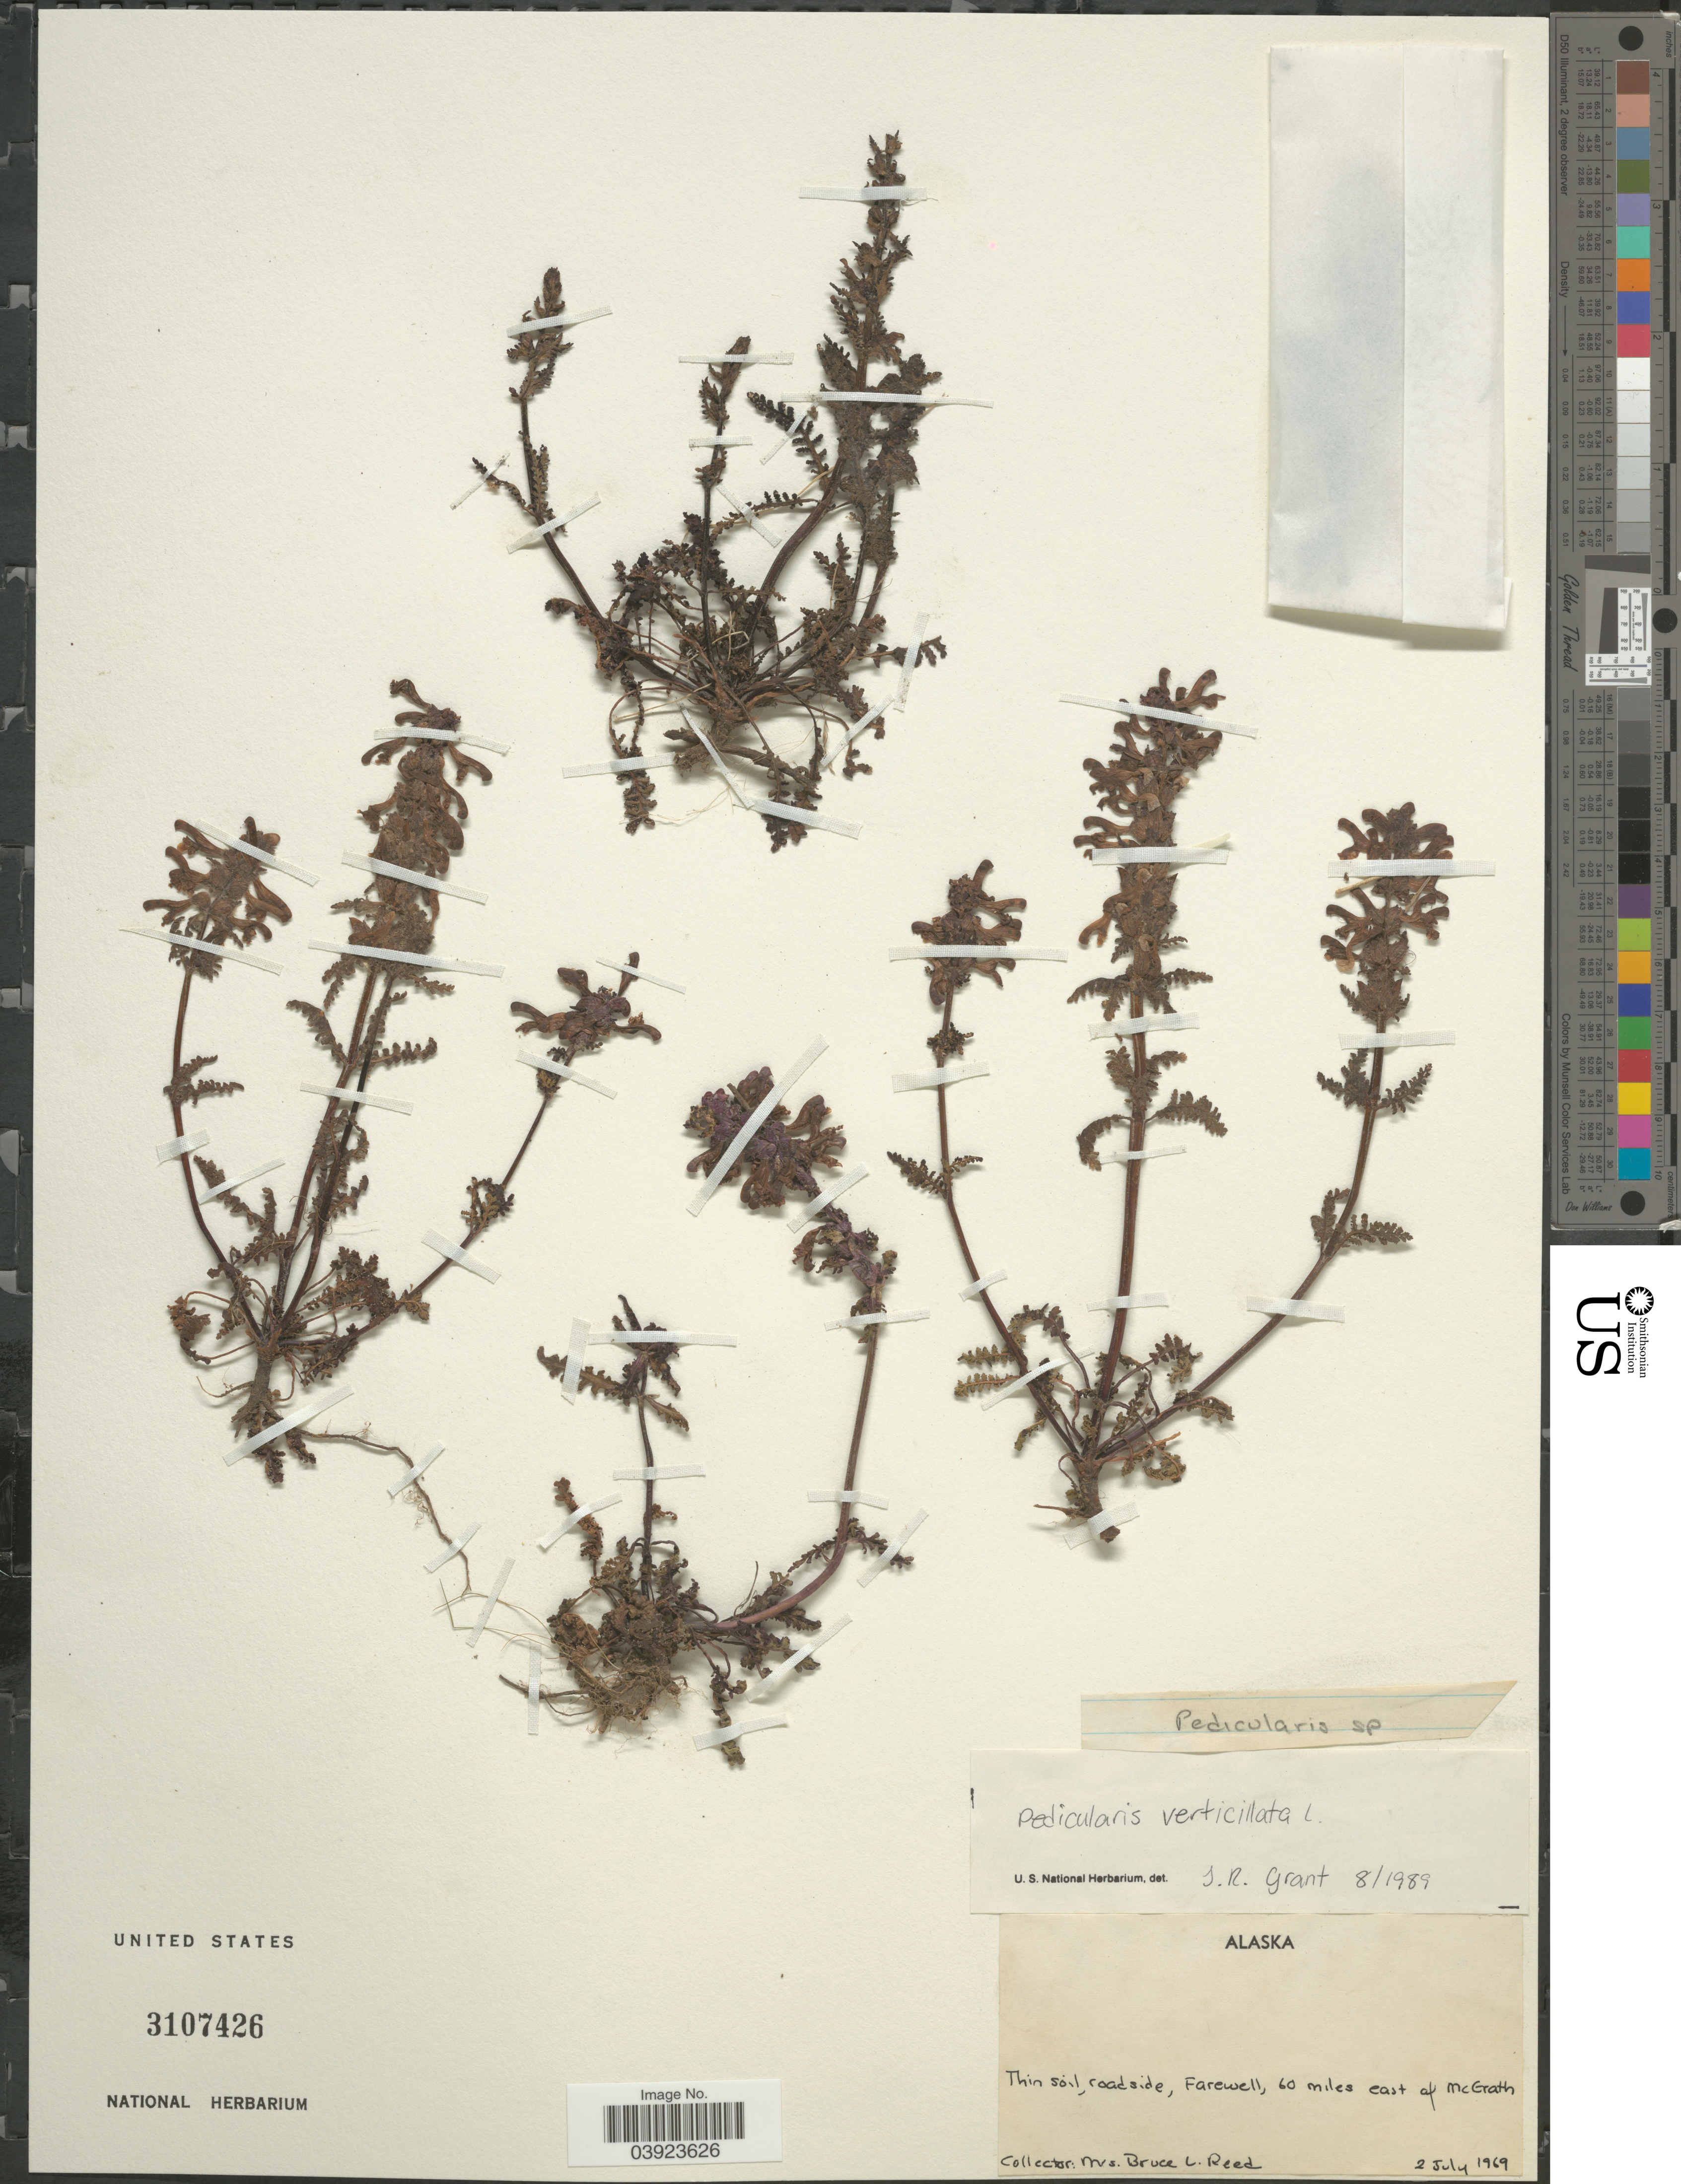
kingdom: Plantae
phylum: Tracheophyta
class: Magnoliopsida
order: Lamiales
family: Orobanchaceae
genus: Pedicularis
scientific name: Pedicularis verticillata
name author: L.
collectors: B. Reed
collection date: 1969-07-02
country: United States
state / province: Alaska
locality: Thin soil, roadside, Farewell, 60 miles east of McGrath.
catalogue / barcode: US 3107426